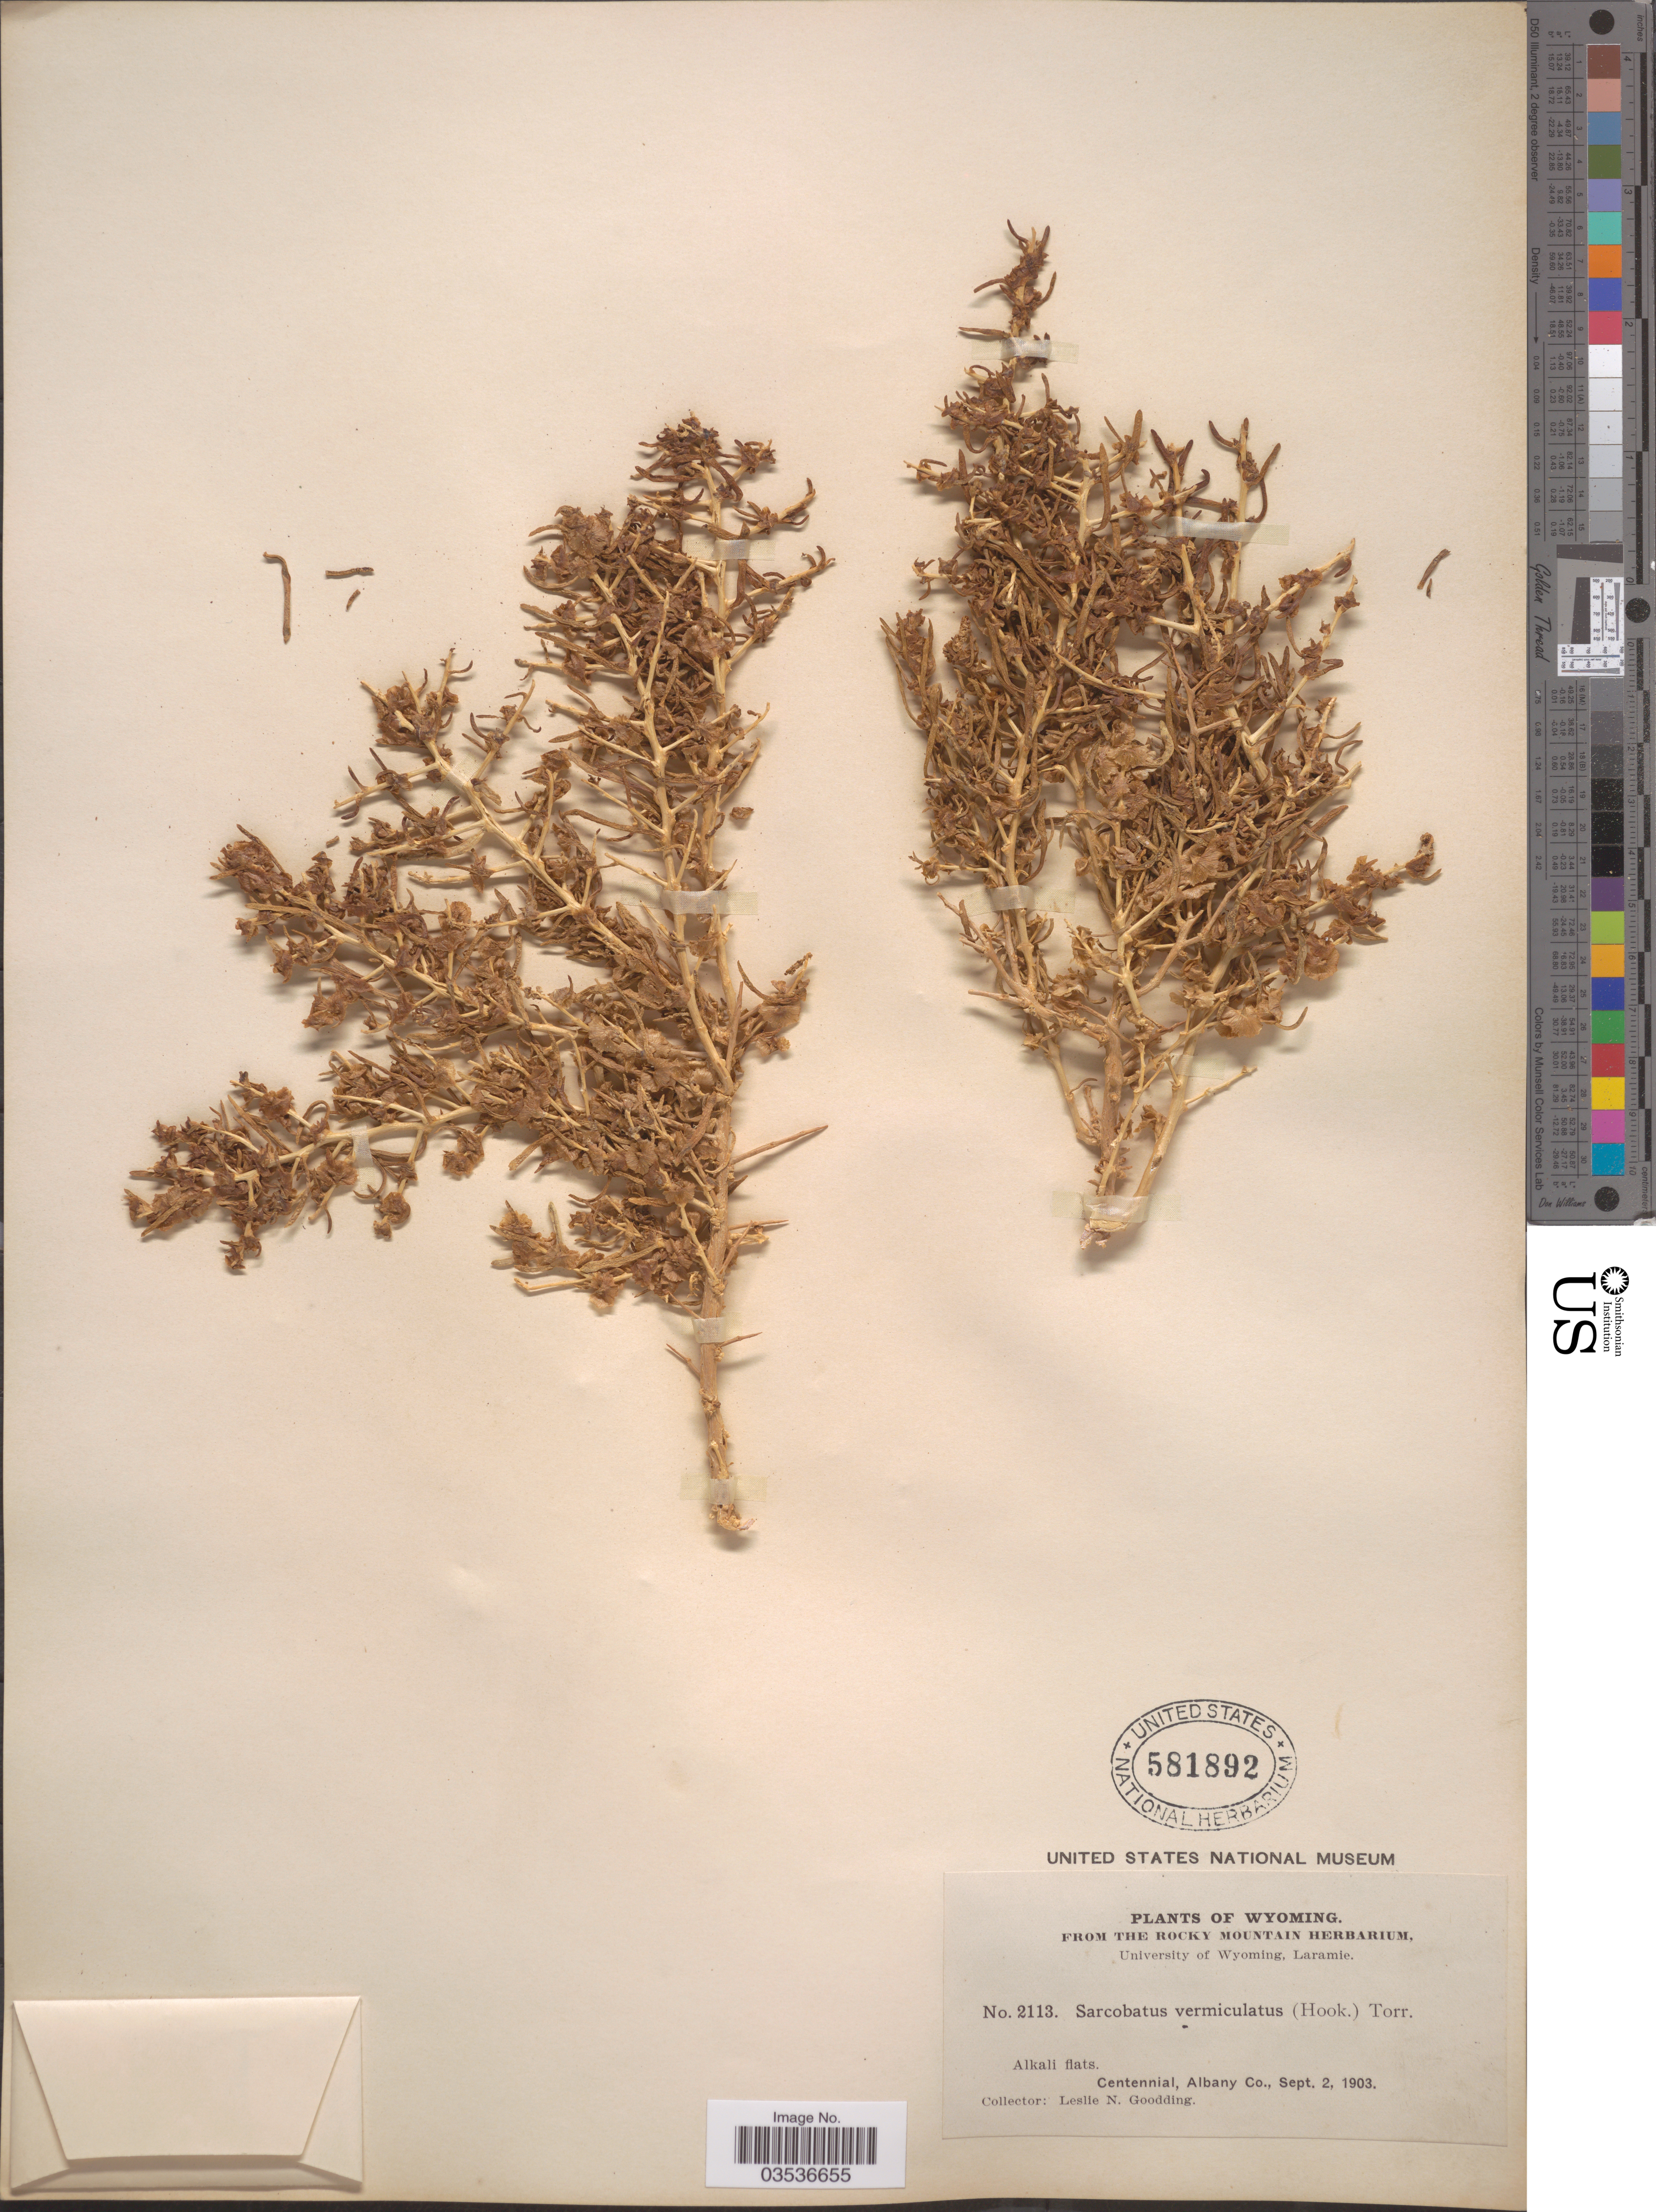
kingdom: Plantae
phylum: Tracheophyta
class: Magnoliopsida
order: Caryophyllales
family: Sarcobataceae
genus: Sarcobatus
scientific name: Sarcobatus vermiculatus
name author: (Hook.) Torr.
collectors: L. N. Goodding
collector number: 2113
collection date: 1903-09-02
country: United States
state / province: Wyoming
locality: Alkali flats. Centennial, Albany Co.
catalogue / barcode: US 581892